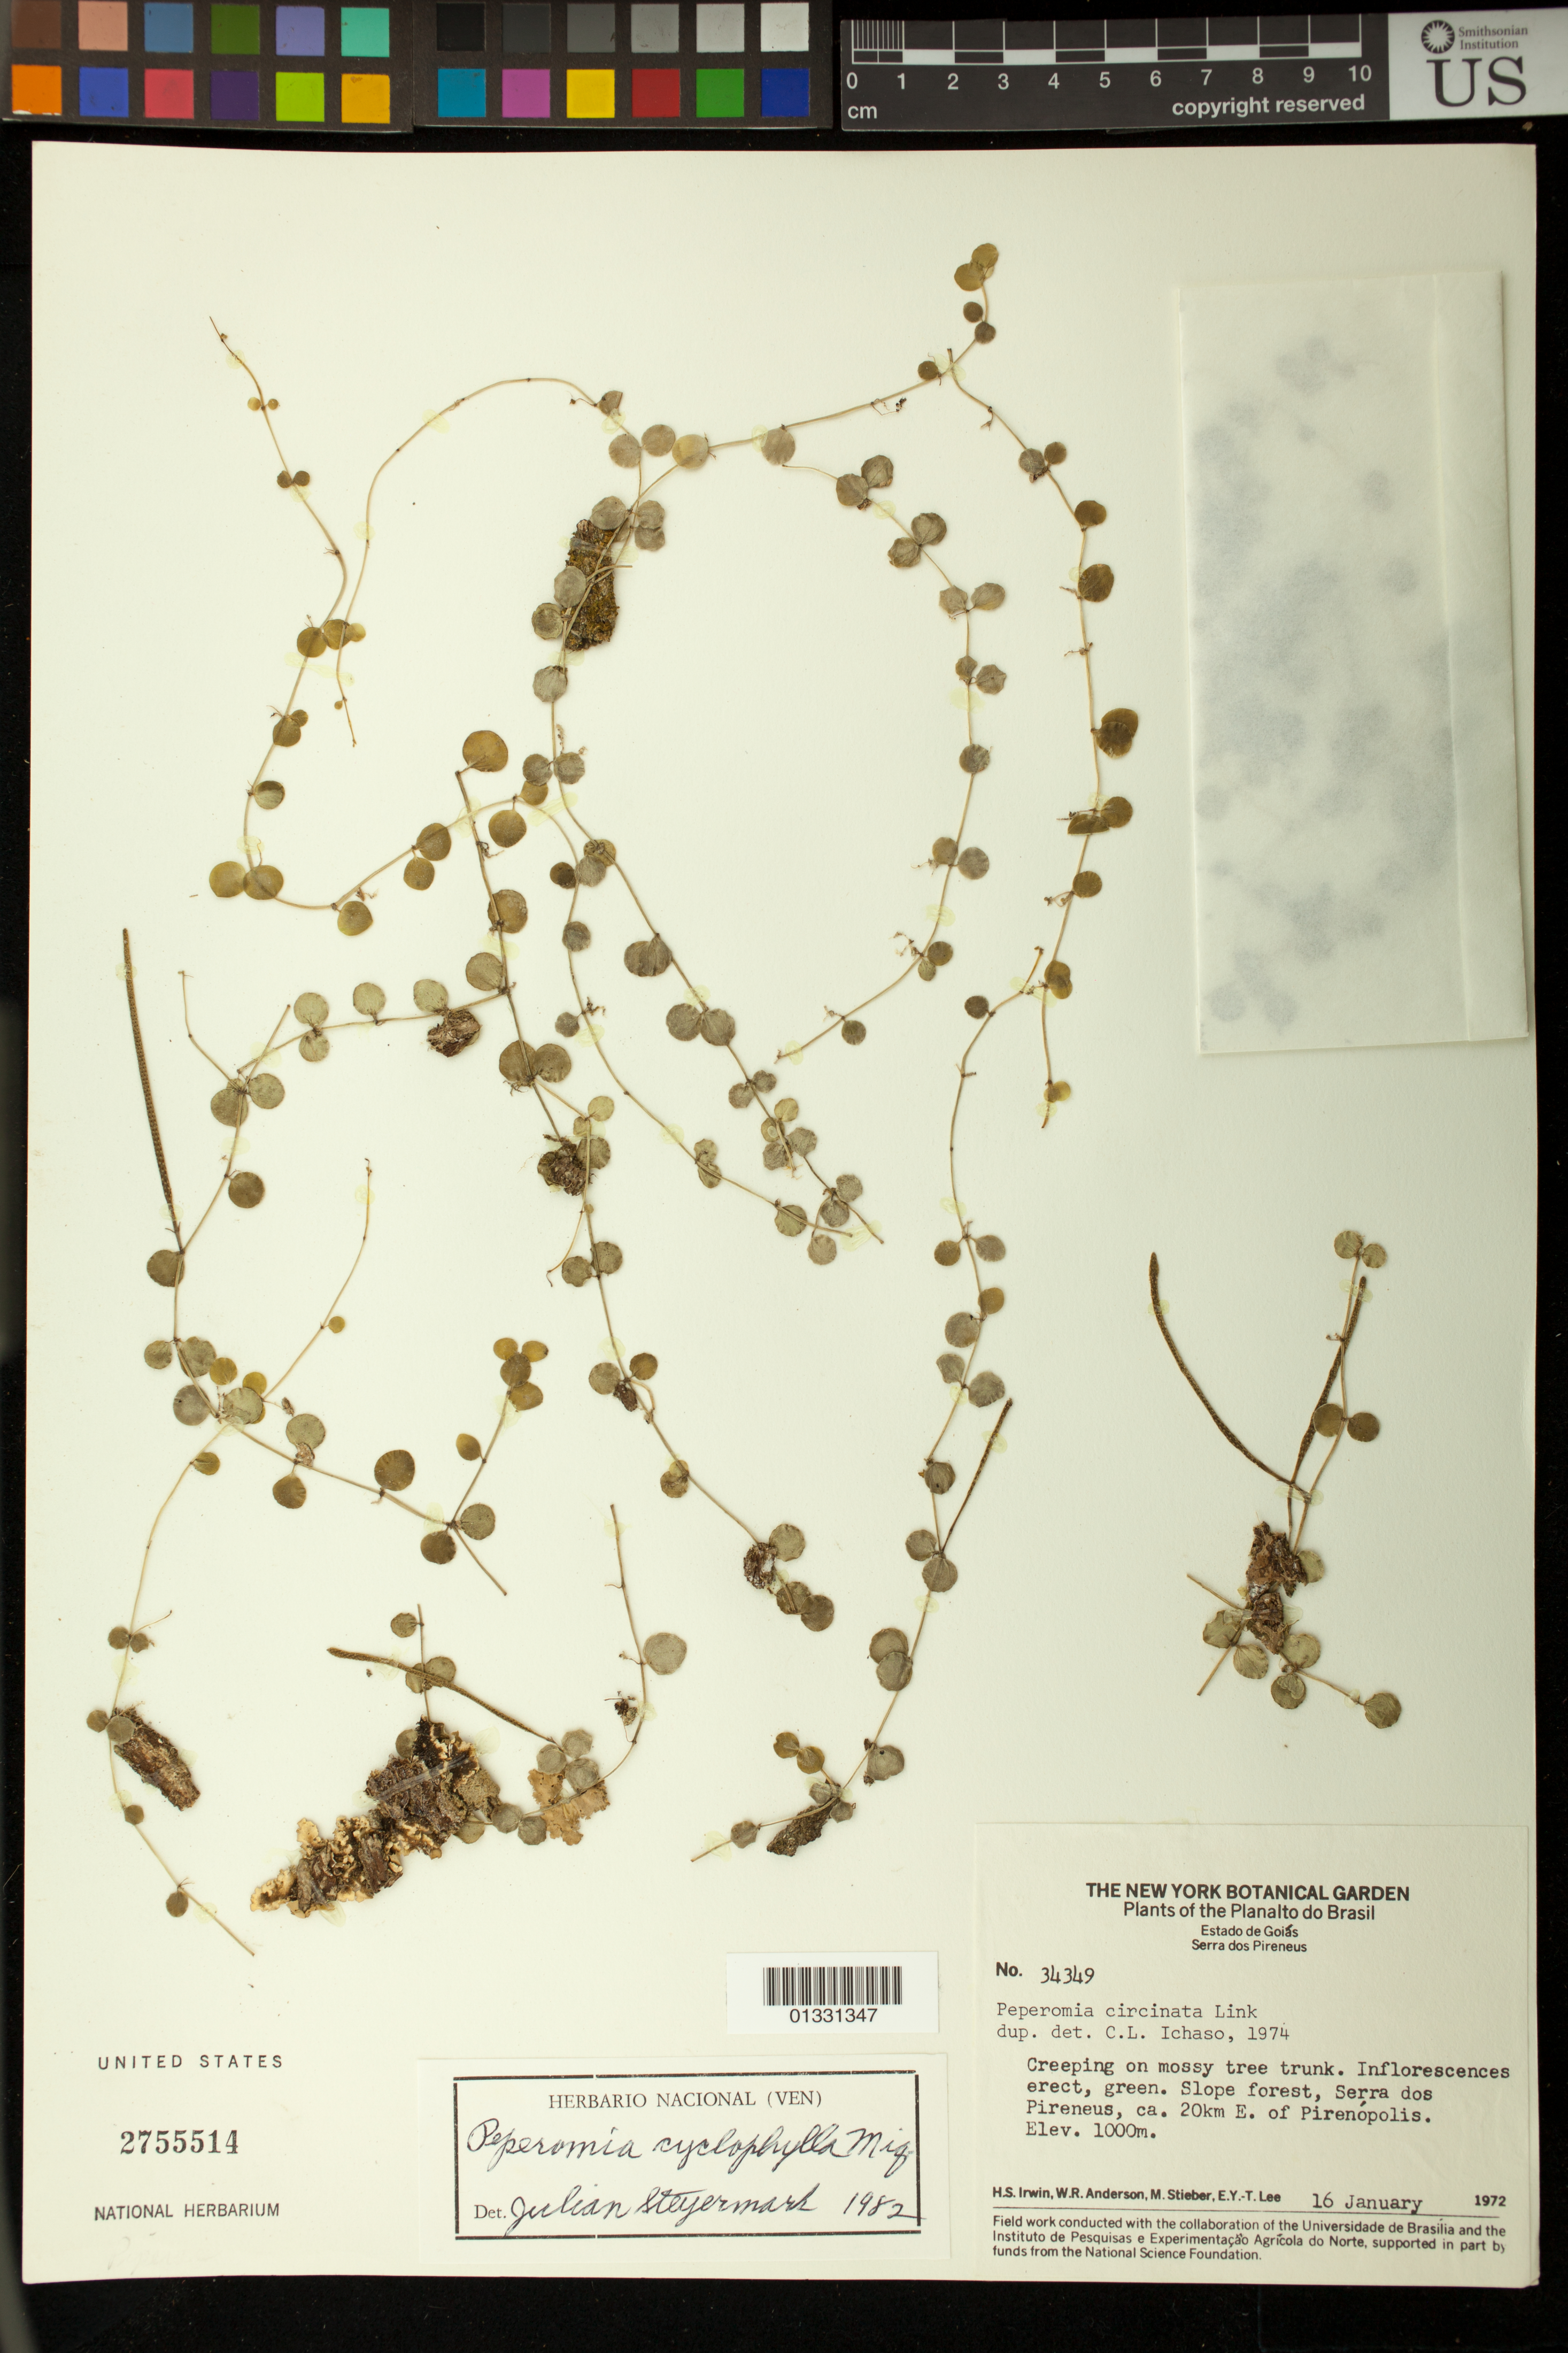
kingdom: Plantae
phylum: Tracheophyta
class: Magnoliopsida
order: Piperales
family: Piperaceae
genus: Peperomia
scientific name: Peperomia crinicaulis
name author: C. DC.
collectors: H. Irwin, W. R. Anderson, M. Stieber & E. Y. T. Lee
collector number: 34349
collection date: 1972-01-16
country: Brazil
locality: Serra dos Pirineus. Ca. 20 km E of Pirenópolis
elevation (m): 1000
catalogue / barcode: US 2755514